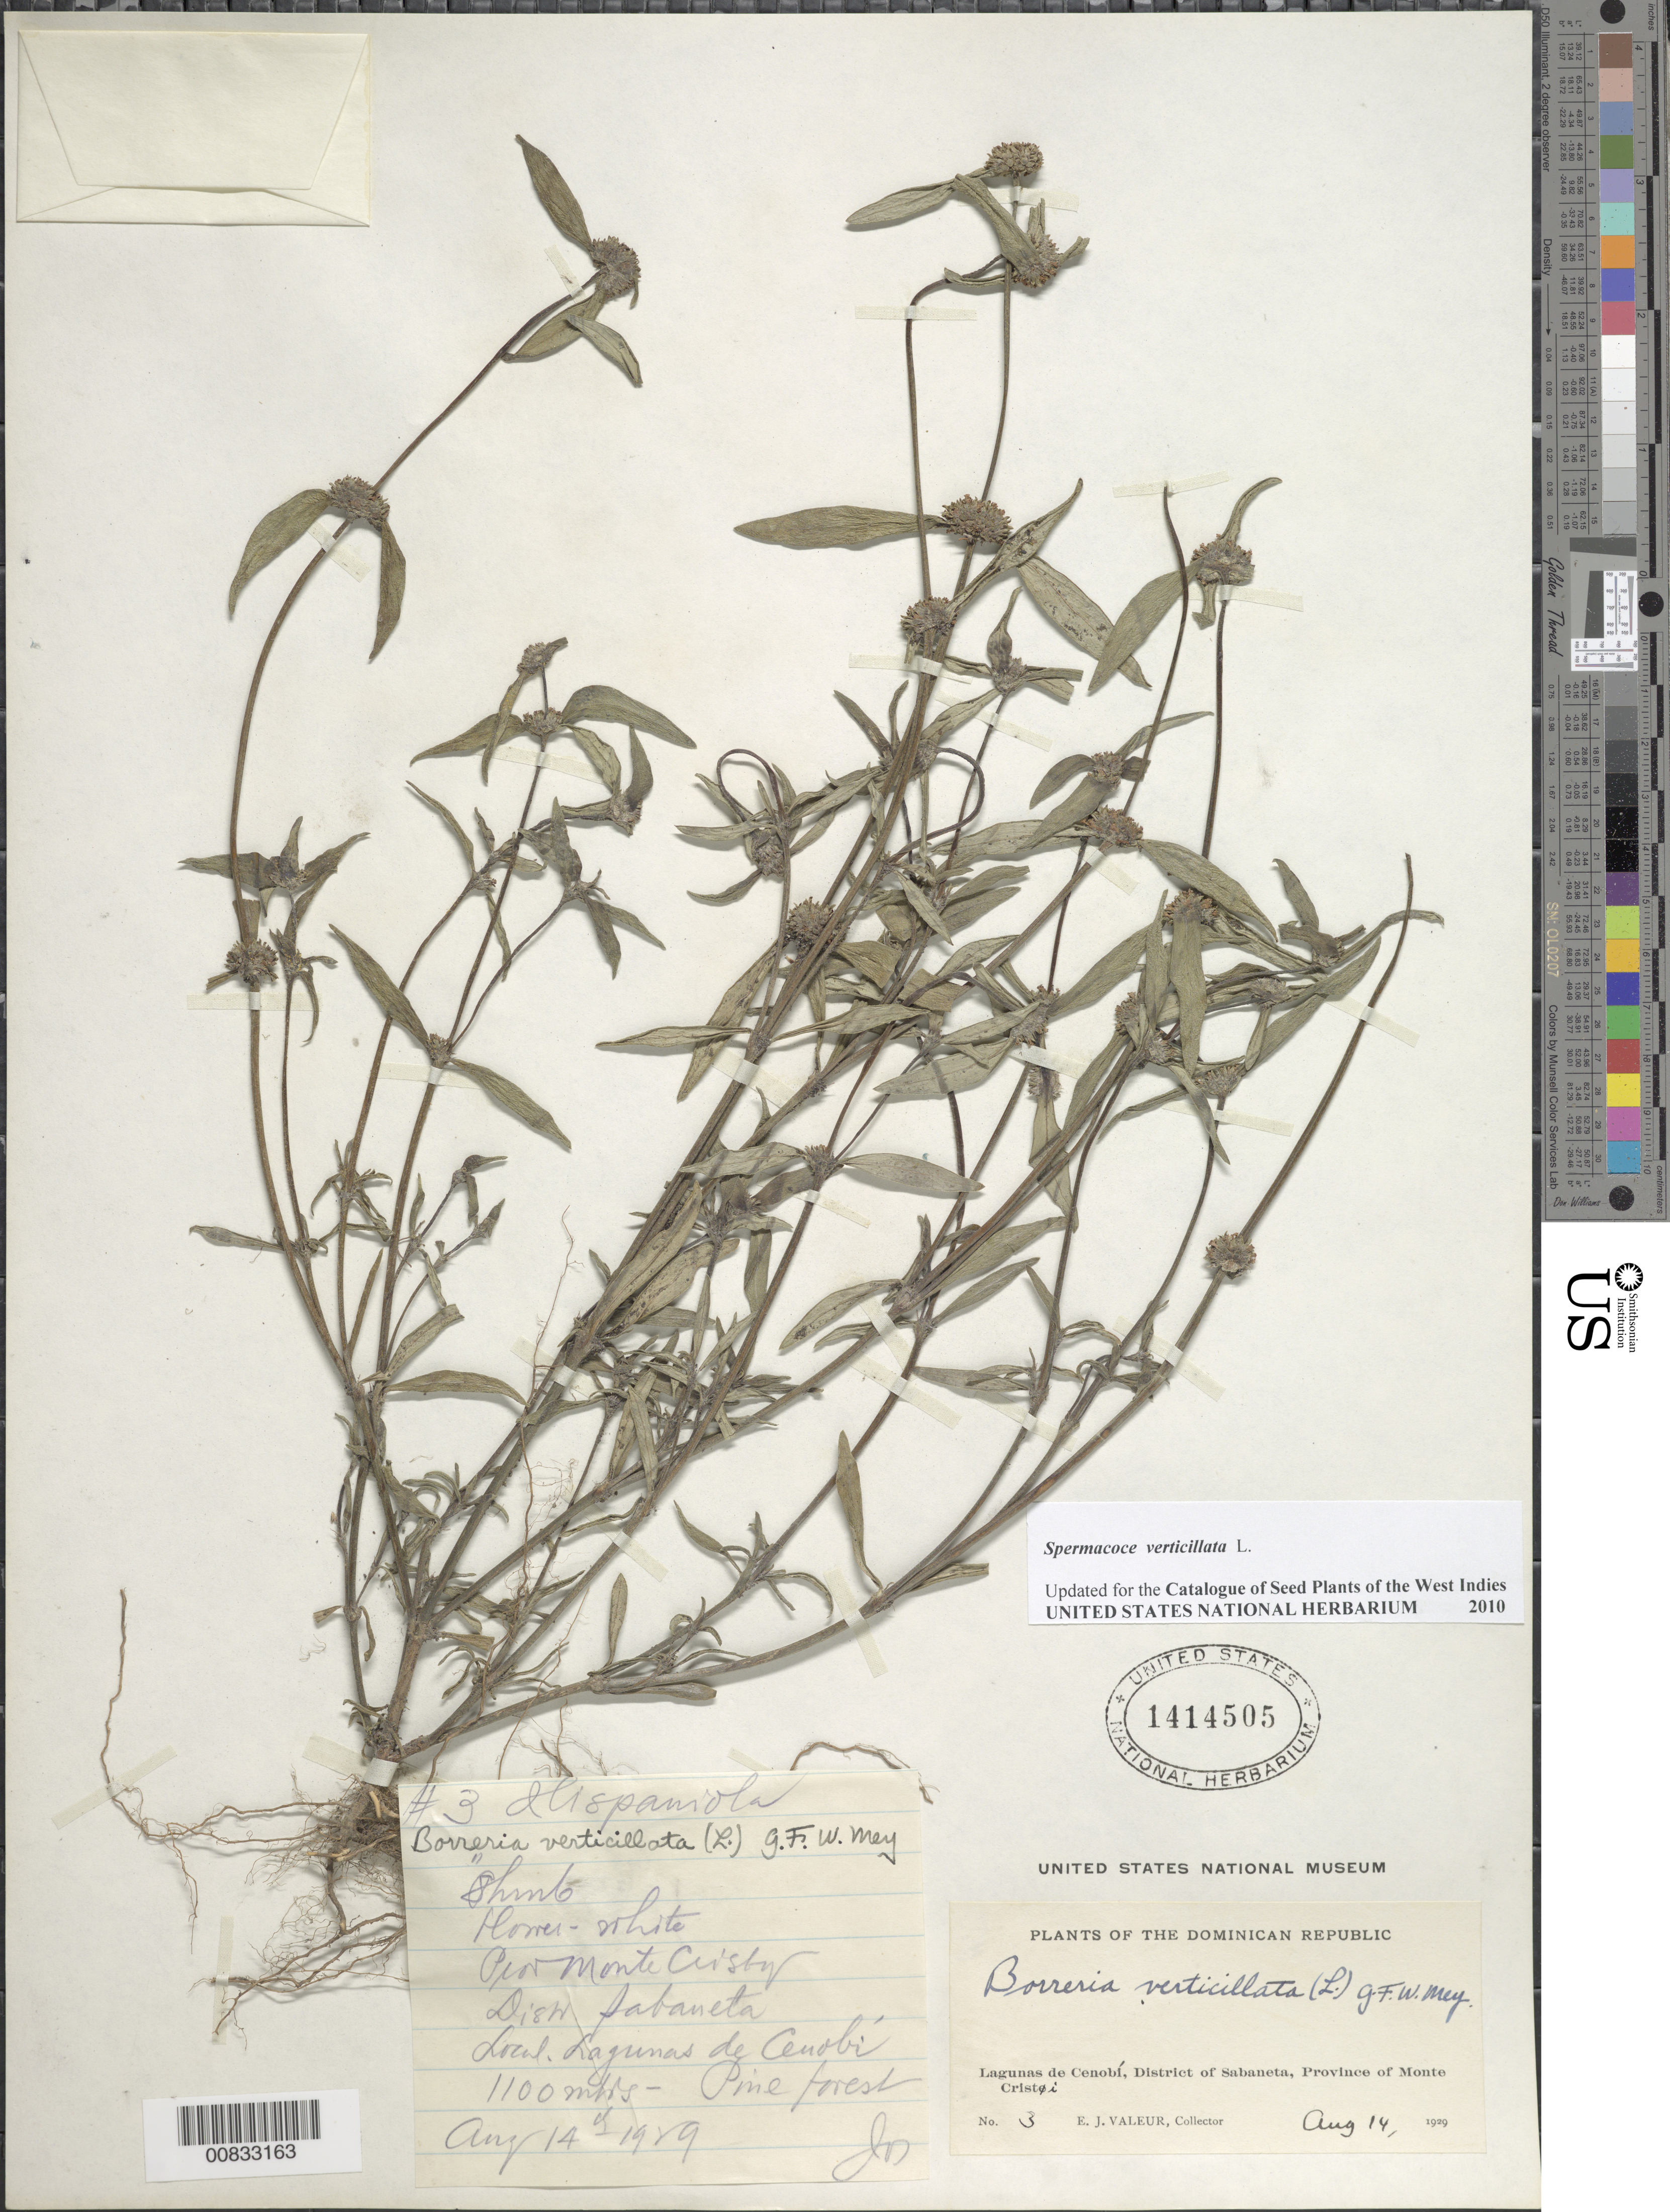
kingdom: Plantae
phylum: Tracheophyta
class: Magnoliopsida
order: Gentianales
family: Rubiaceae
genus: Spermacoce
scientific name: Spermacoce verticillata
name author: L.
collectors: E. Valeur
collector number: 3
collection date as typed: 14 Aug 1929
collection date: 1929-08-14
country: Dominican Republic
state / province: Monte Cristi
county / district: Sabaneta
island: Hispaniola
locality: Lagunas de Cenobí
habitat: Pine forest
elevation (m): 1100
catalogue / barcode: US 1414505